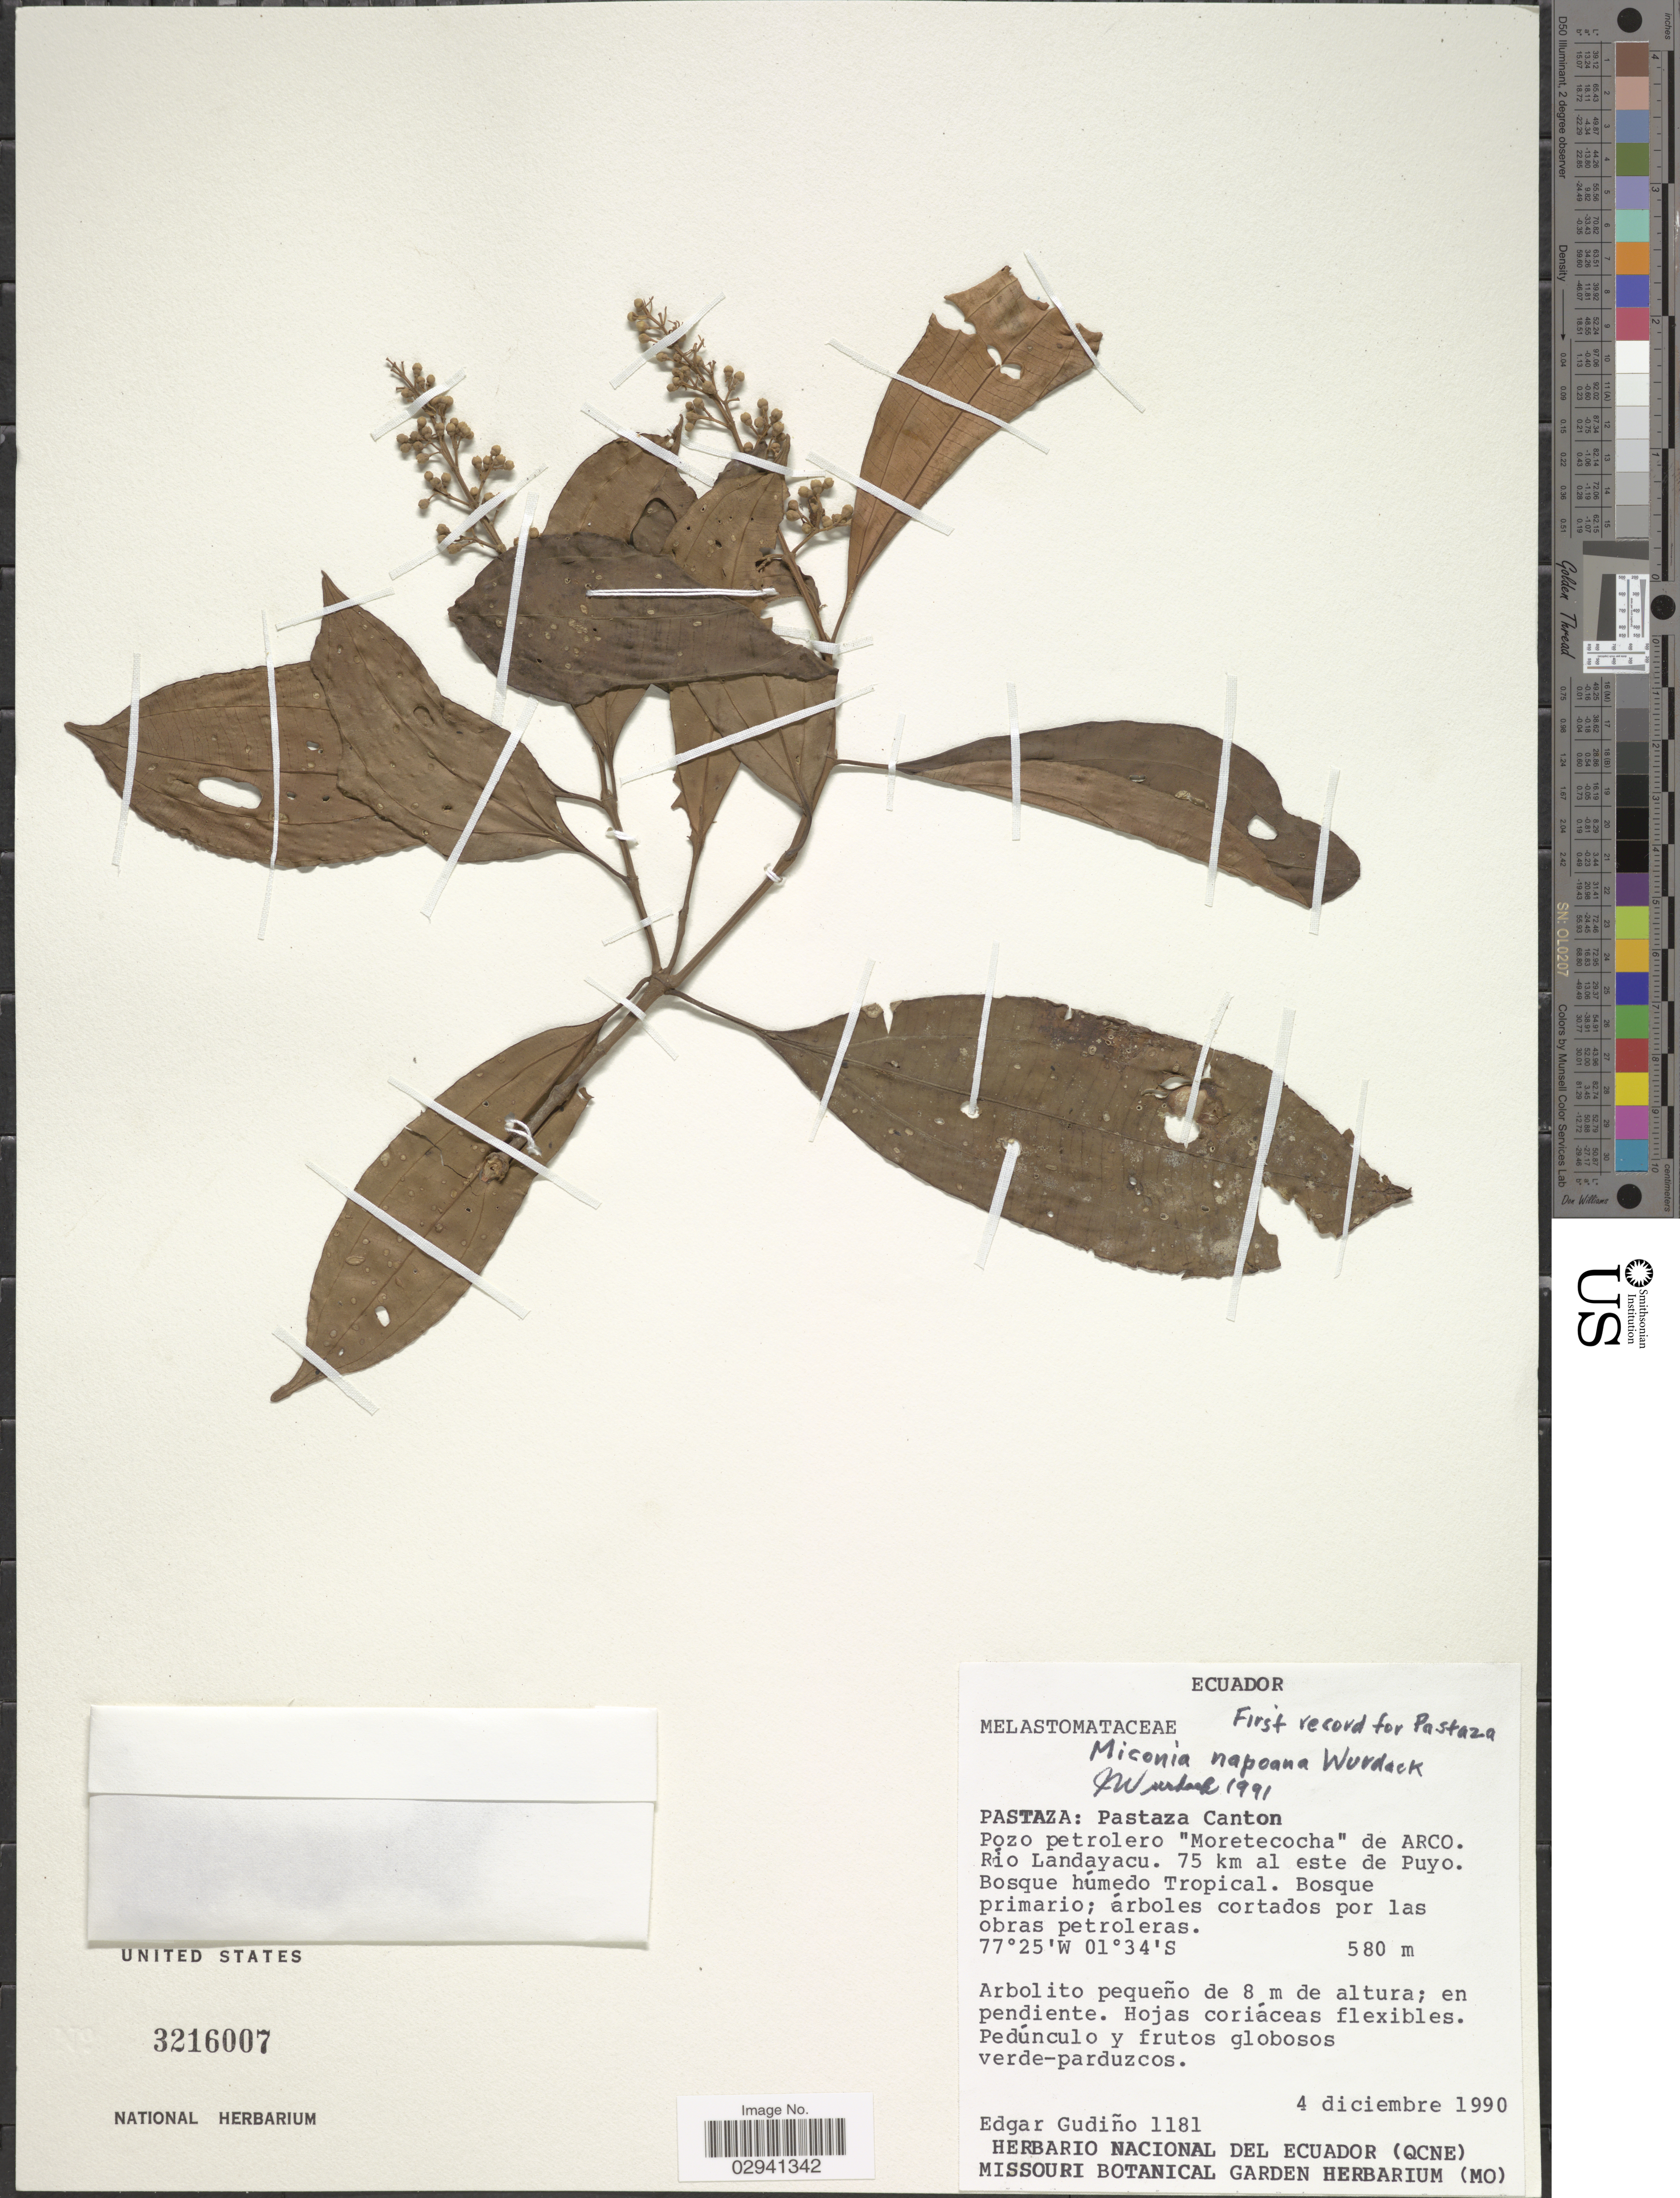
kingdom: Plantae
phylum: Tracheophyta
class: Magnoliopsida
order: Myrtales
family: Melastomataceae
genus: Miconia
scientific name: Miconia napoana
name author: Wurdack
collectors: E. Gudiño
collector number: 1181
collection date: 1990-12-04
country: Ecuador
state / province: Pastaza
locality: Pastaza Canton, Pozo petrolero "Moretecocha" de ARCO, Río Landayacu, 75 km al este de Puyo, Bosque húmedo Tropical.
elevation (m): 580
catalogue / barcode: US 3216007